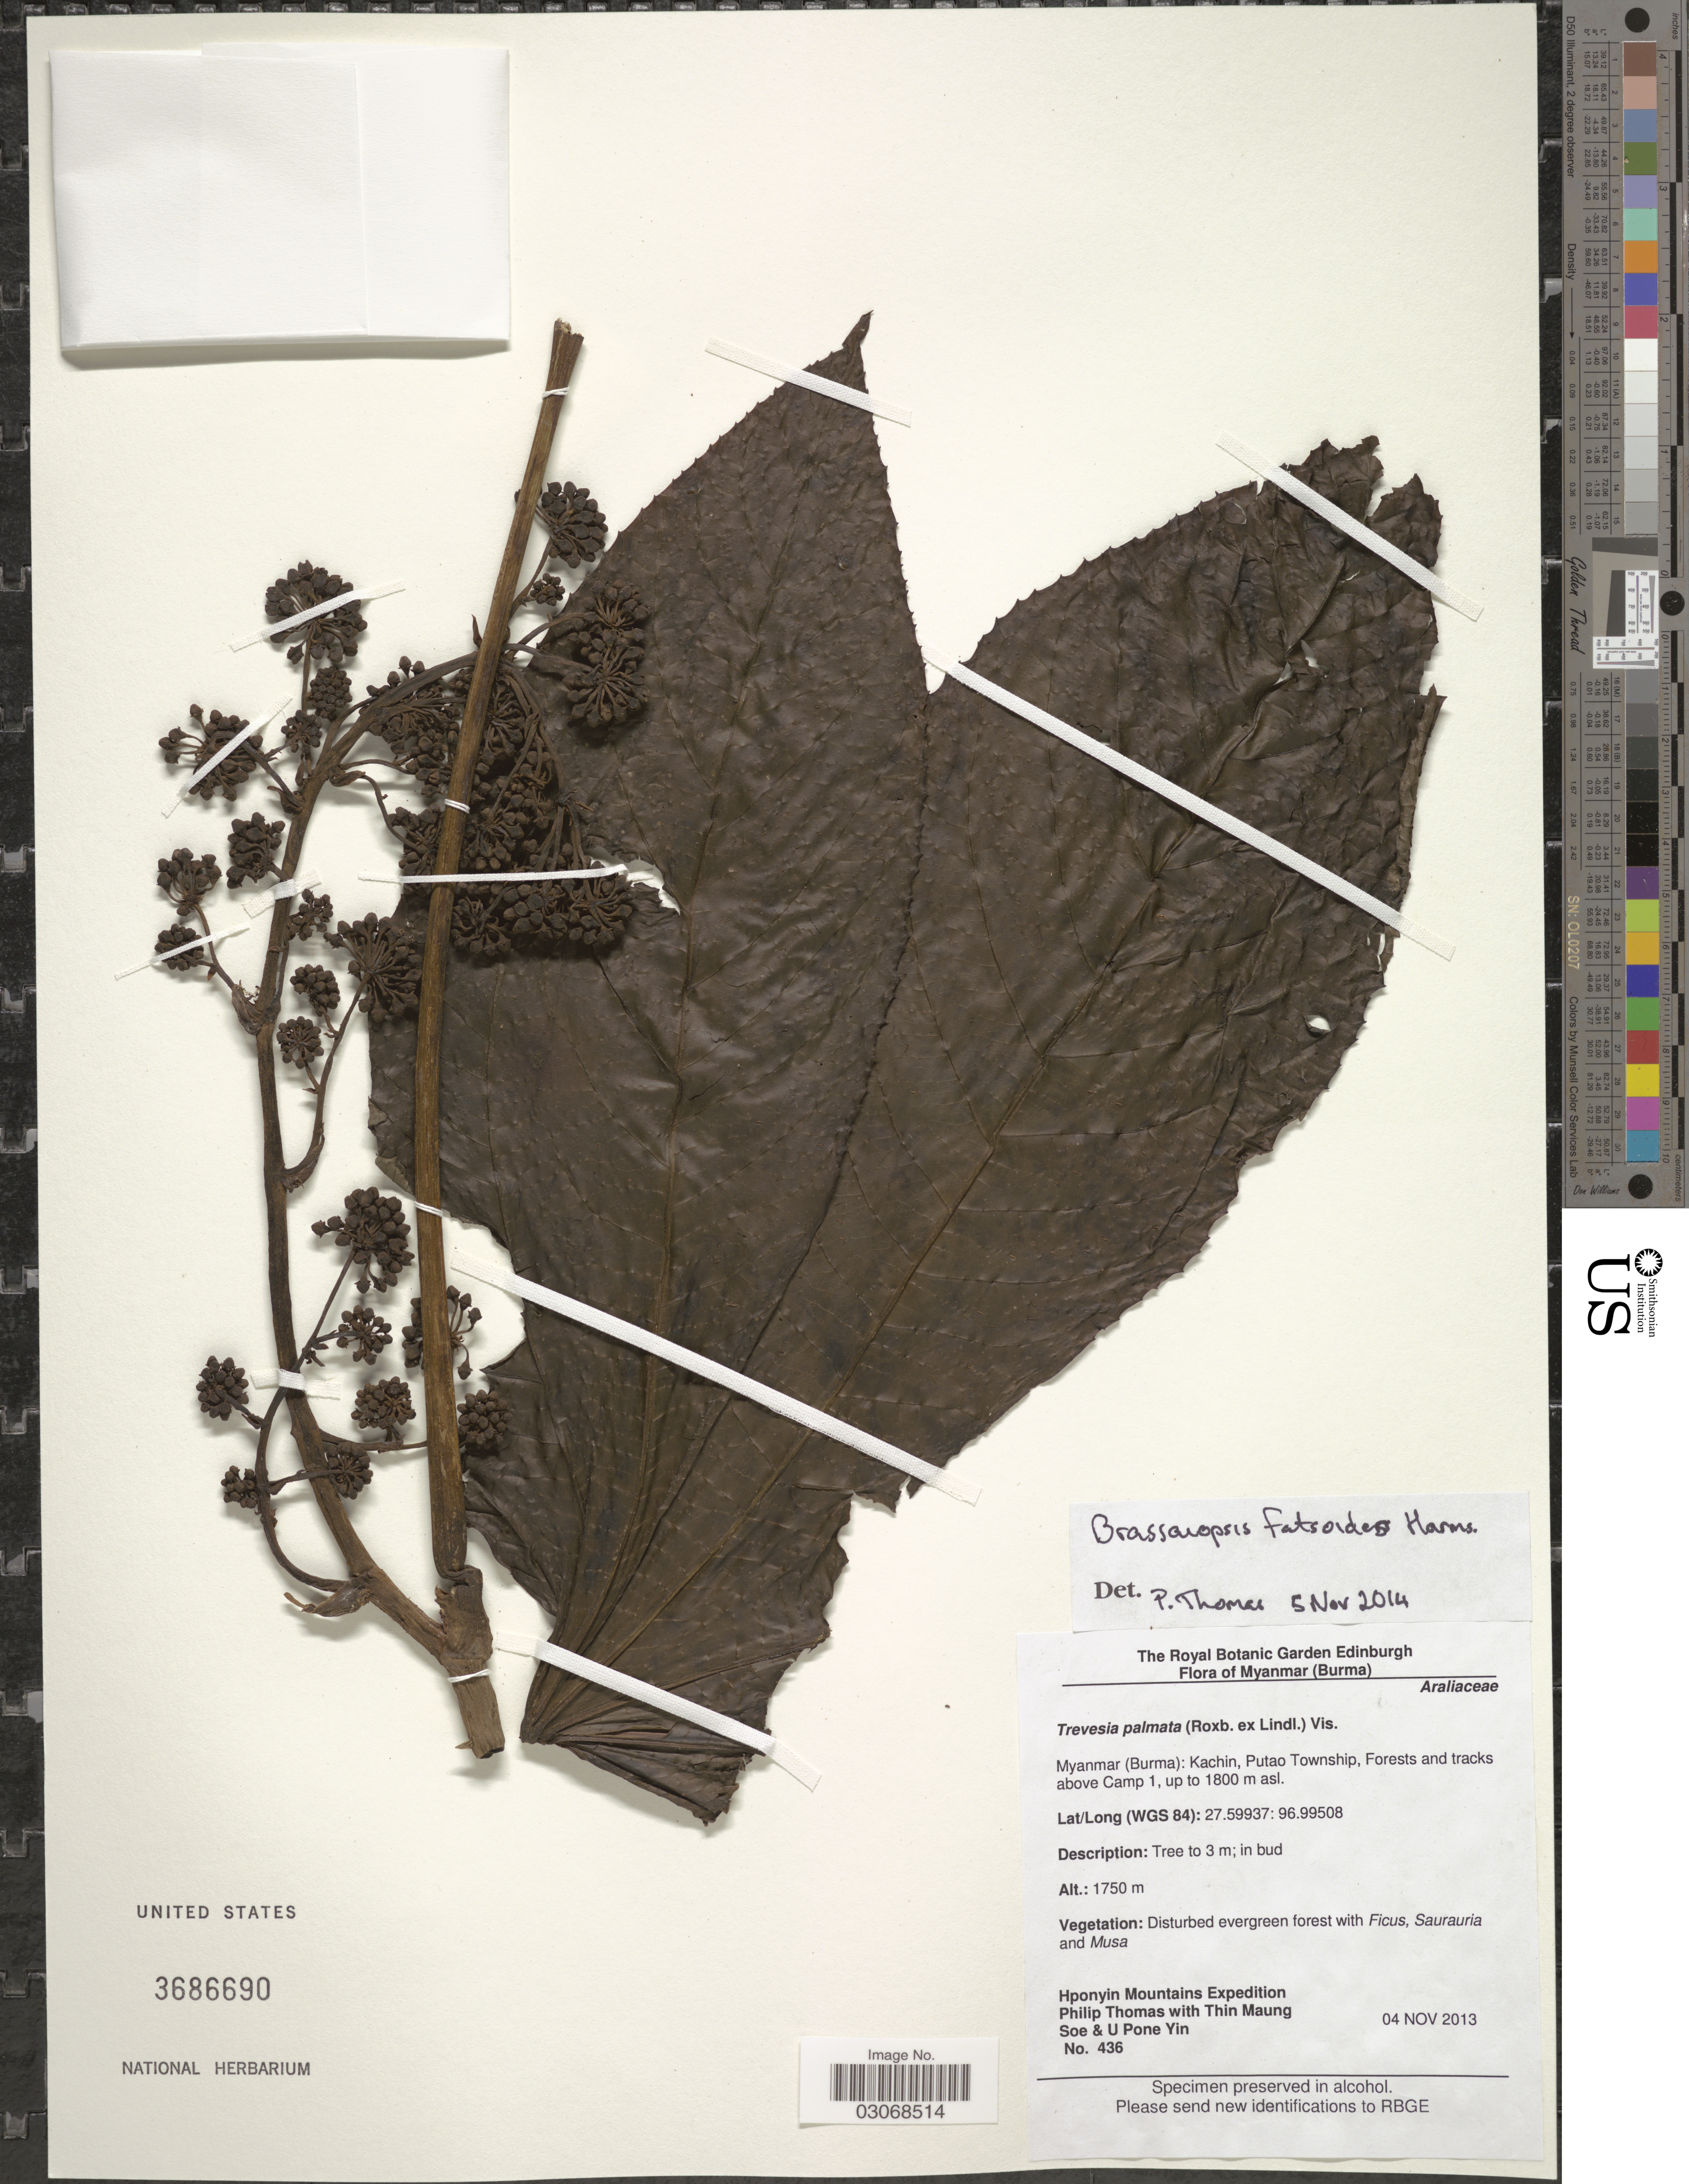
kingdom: Plantae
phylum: Tracheophyta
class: Magnoliopsida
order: Apiales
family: Araliaceae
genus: Brassaiopsis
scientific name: Brassaiopsis fatsioides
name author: Harms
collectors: P. Thomas, T. Soe & U. Yin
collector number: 436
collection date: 2013-11-04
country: Myanmar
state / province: Kachin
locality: Myanmar (Burma): Kachin, Putao Township, Forests and tracks above Camp 1, up to 1800 m asl, (WGS 84).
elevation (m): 1750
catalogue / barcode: US 3686690